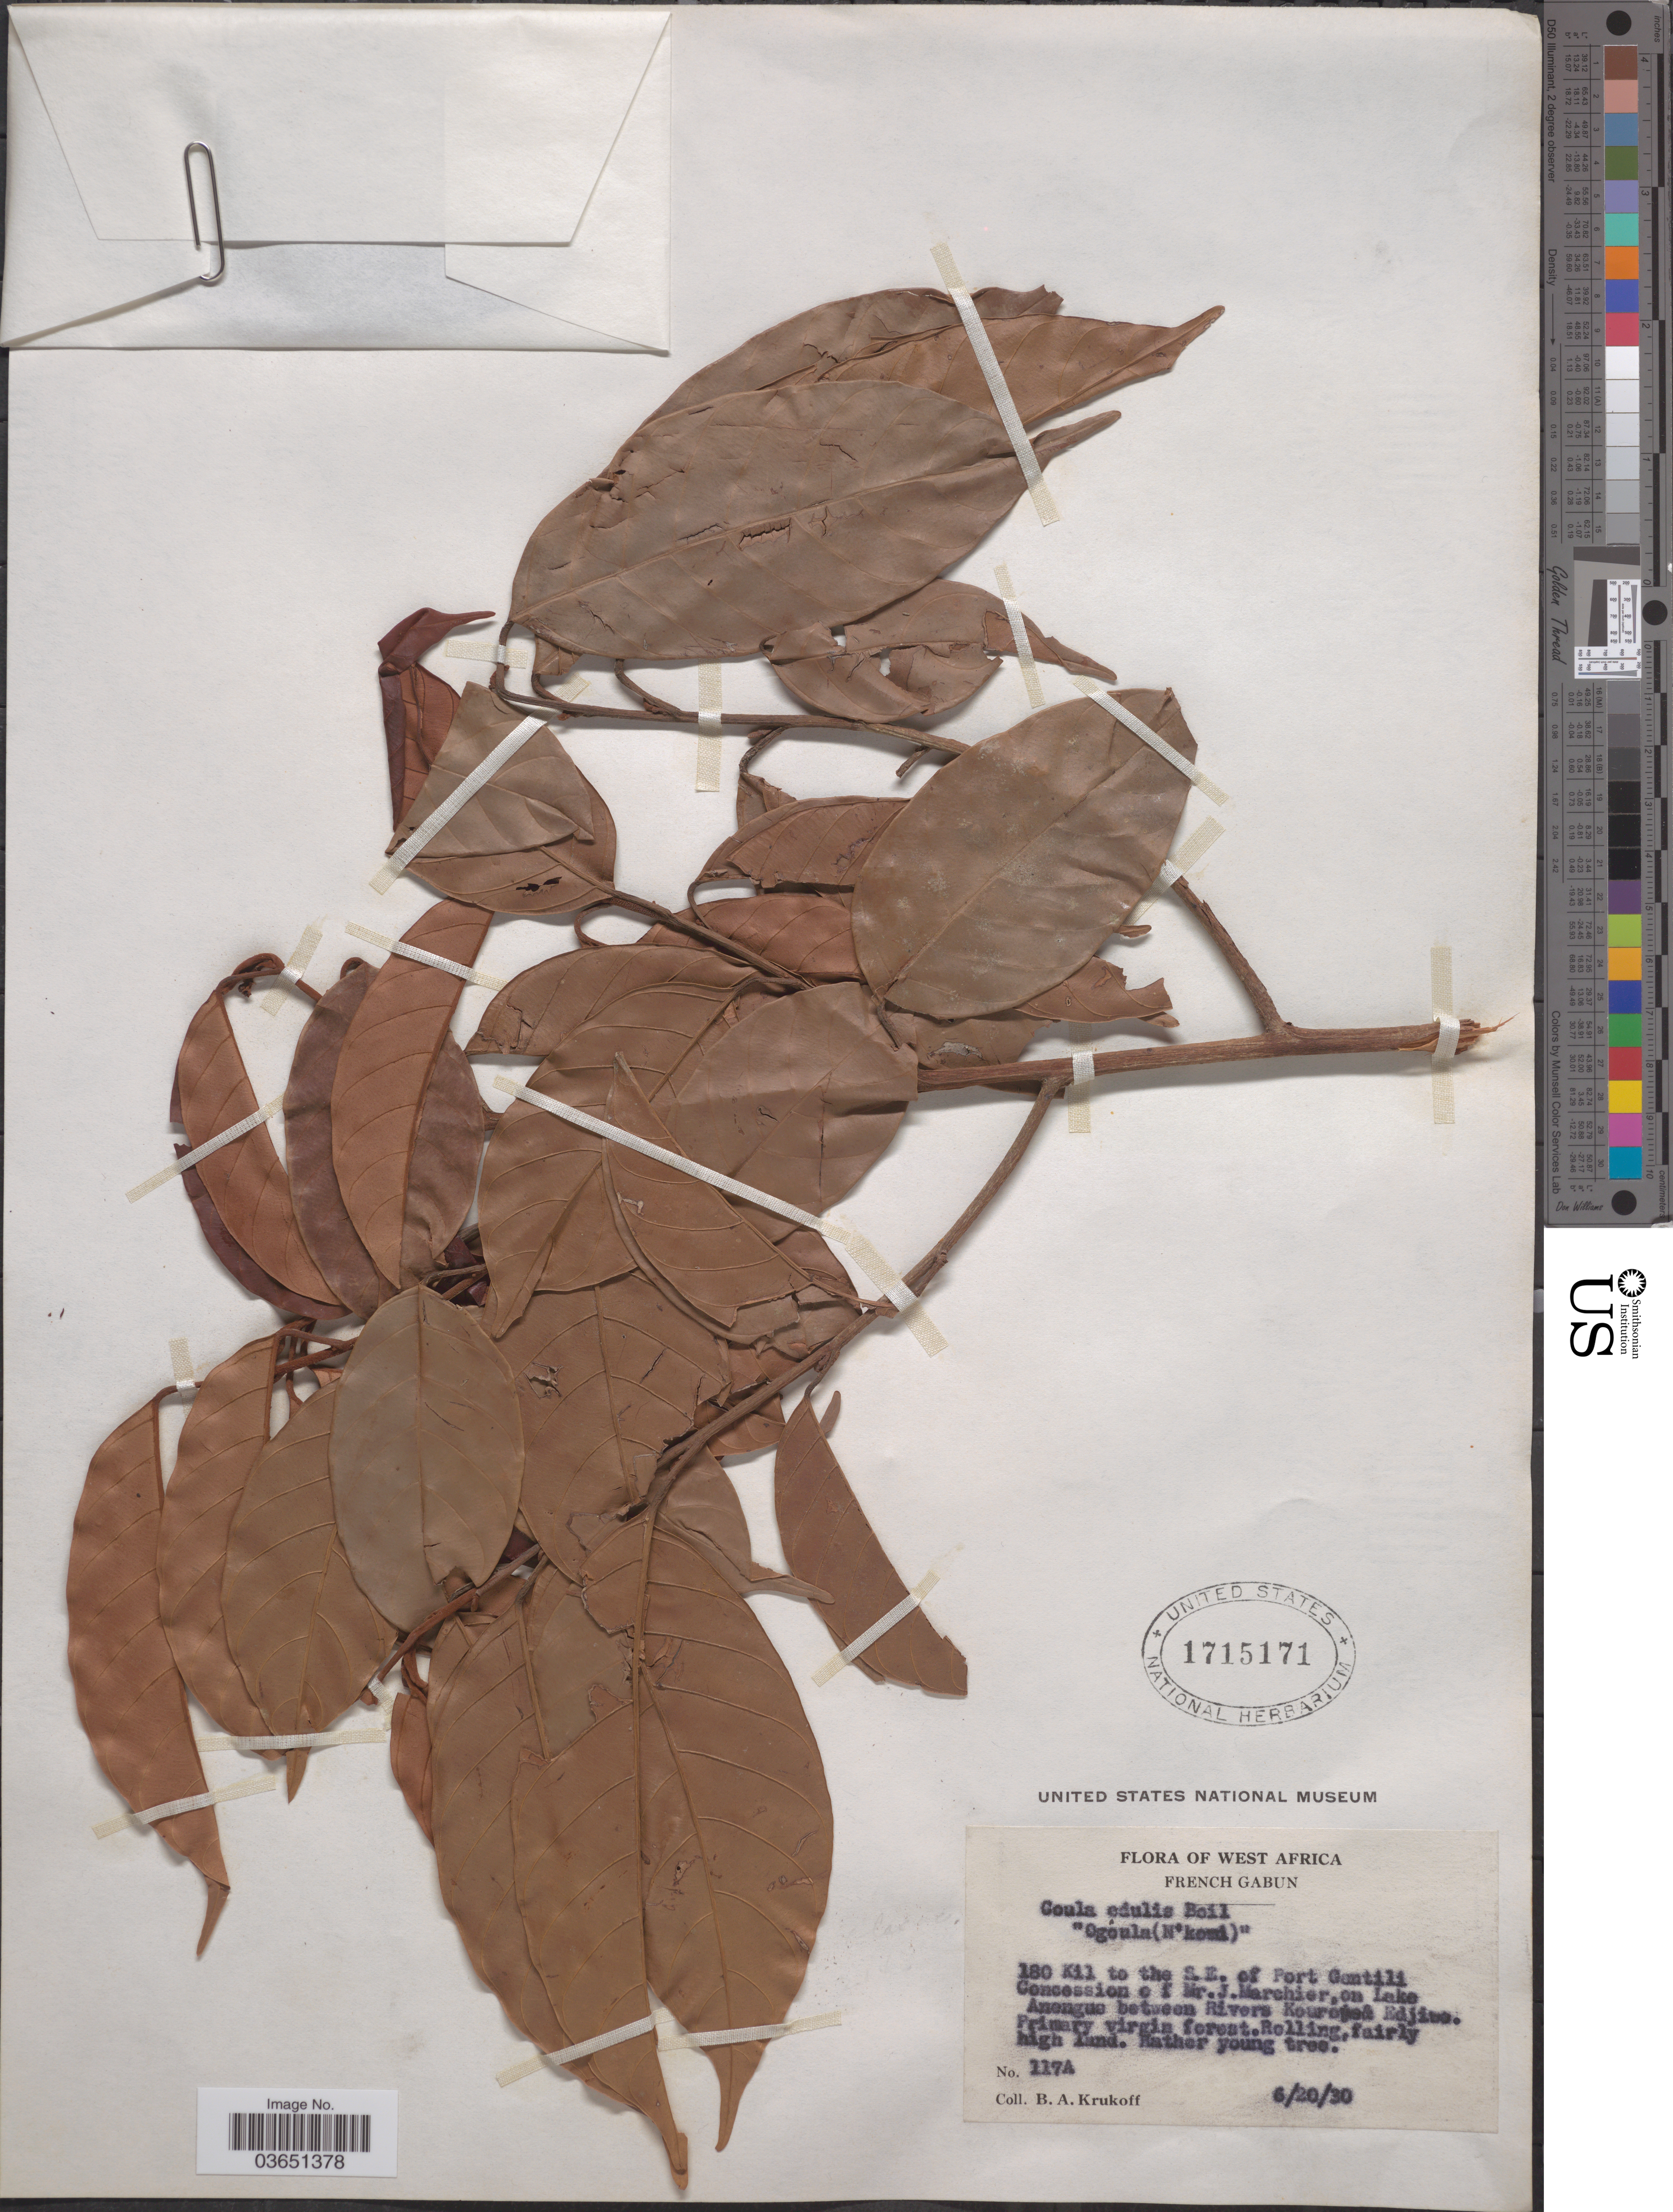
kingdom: Plantae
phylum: Tracheophyta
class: Magnoliopsida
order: Santalales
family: Coulaceae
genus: Coula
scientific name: Coula edulis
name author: Baill.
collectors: B. A. Krukoff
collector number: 117A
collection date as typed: Transcribed d/m/y: 20/6/30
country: Gabon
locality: West Africa. French Gabun. 180 Kil to the S. E. of Port Gantili Concession of Mr. J. Marchier, on Lake Anengue between Rivers Kouroue & Edjiwe [interpreted].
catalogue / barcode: US 1715171